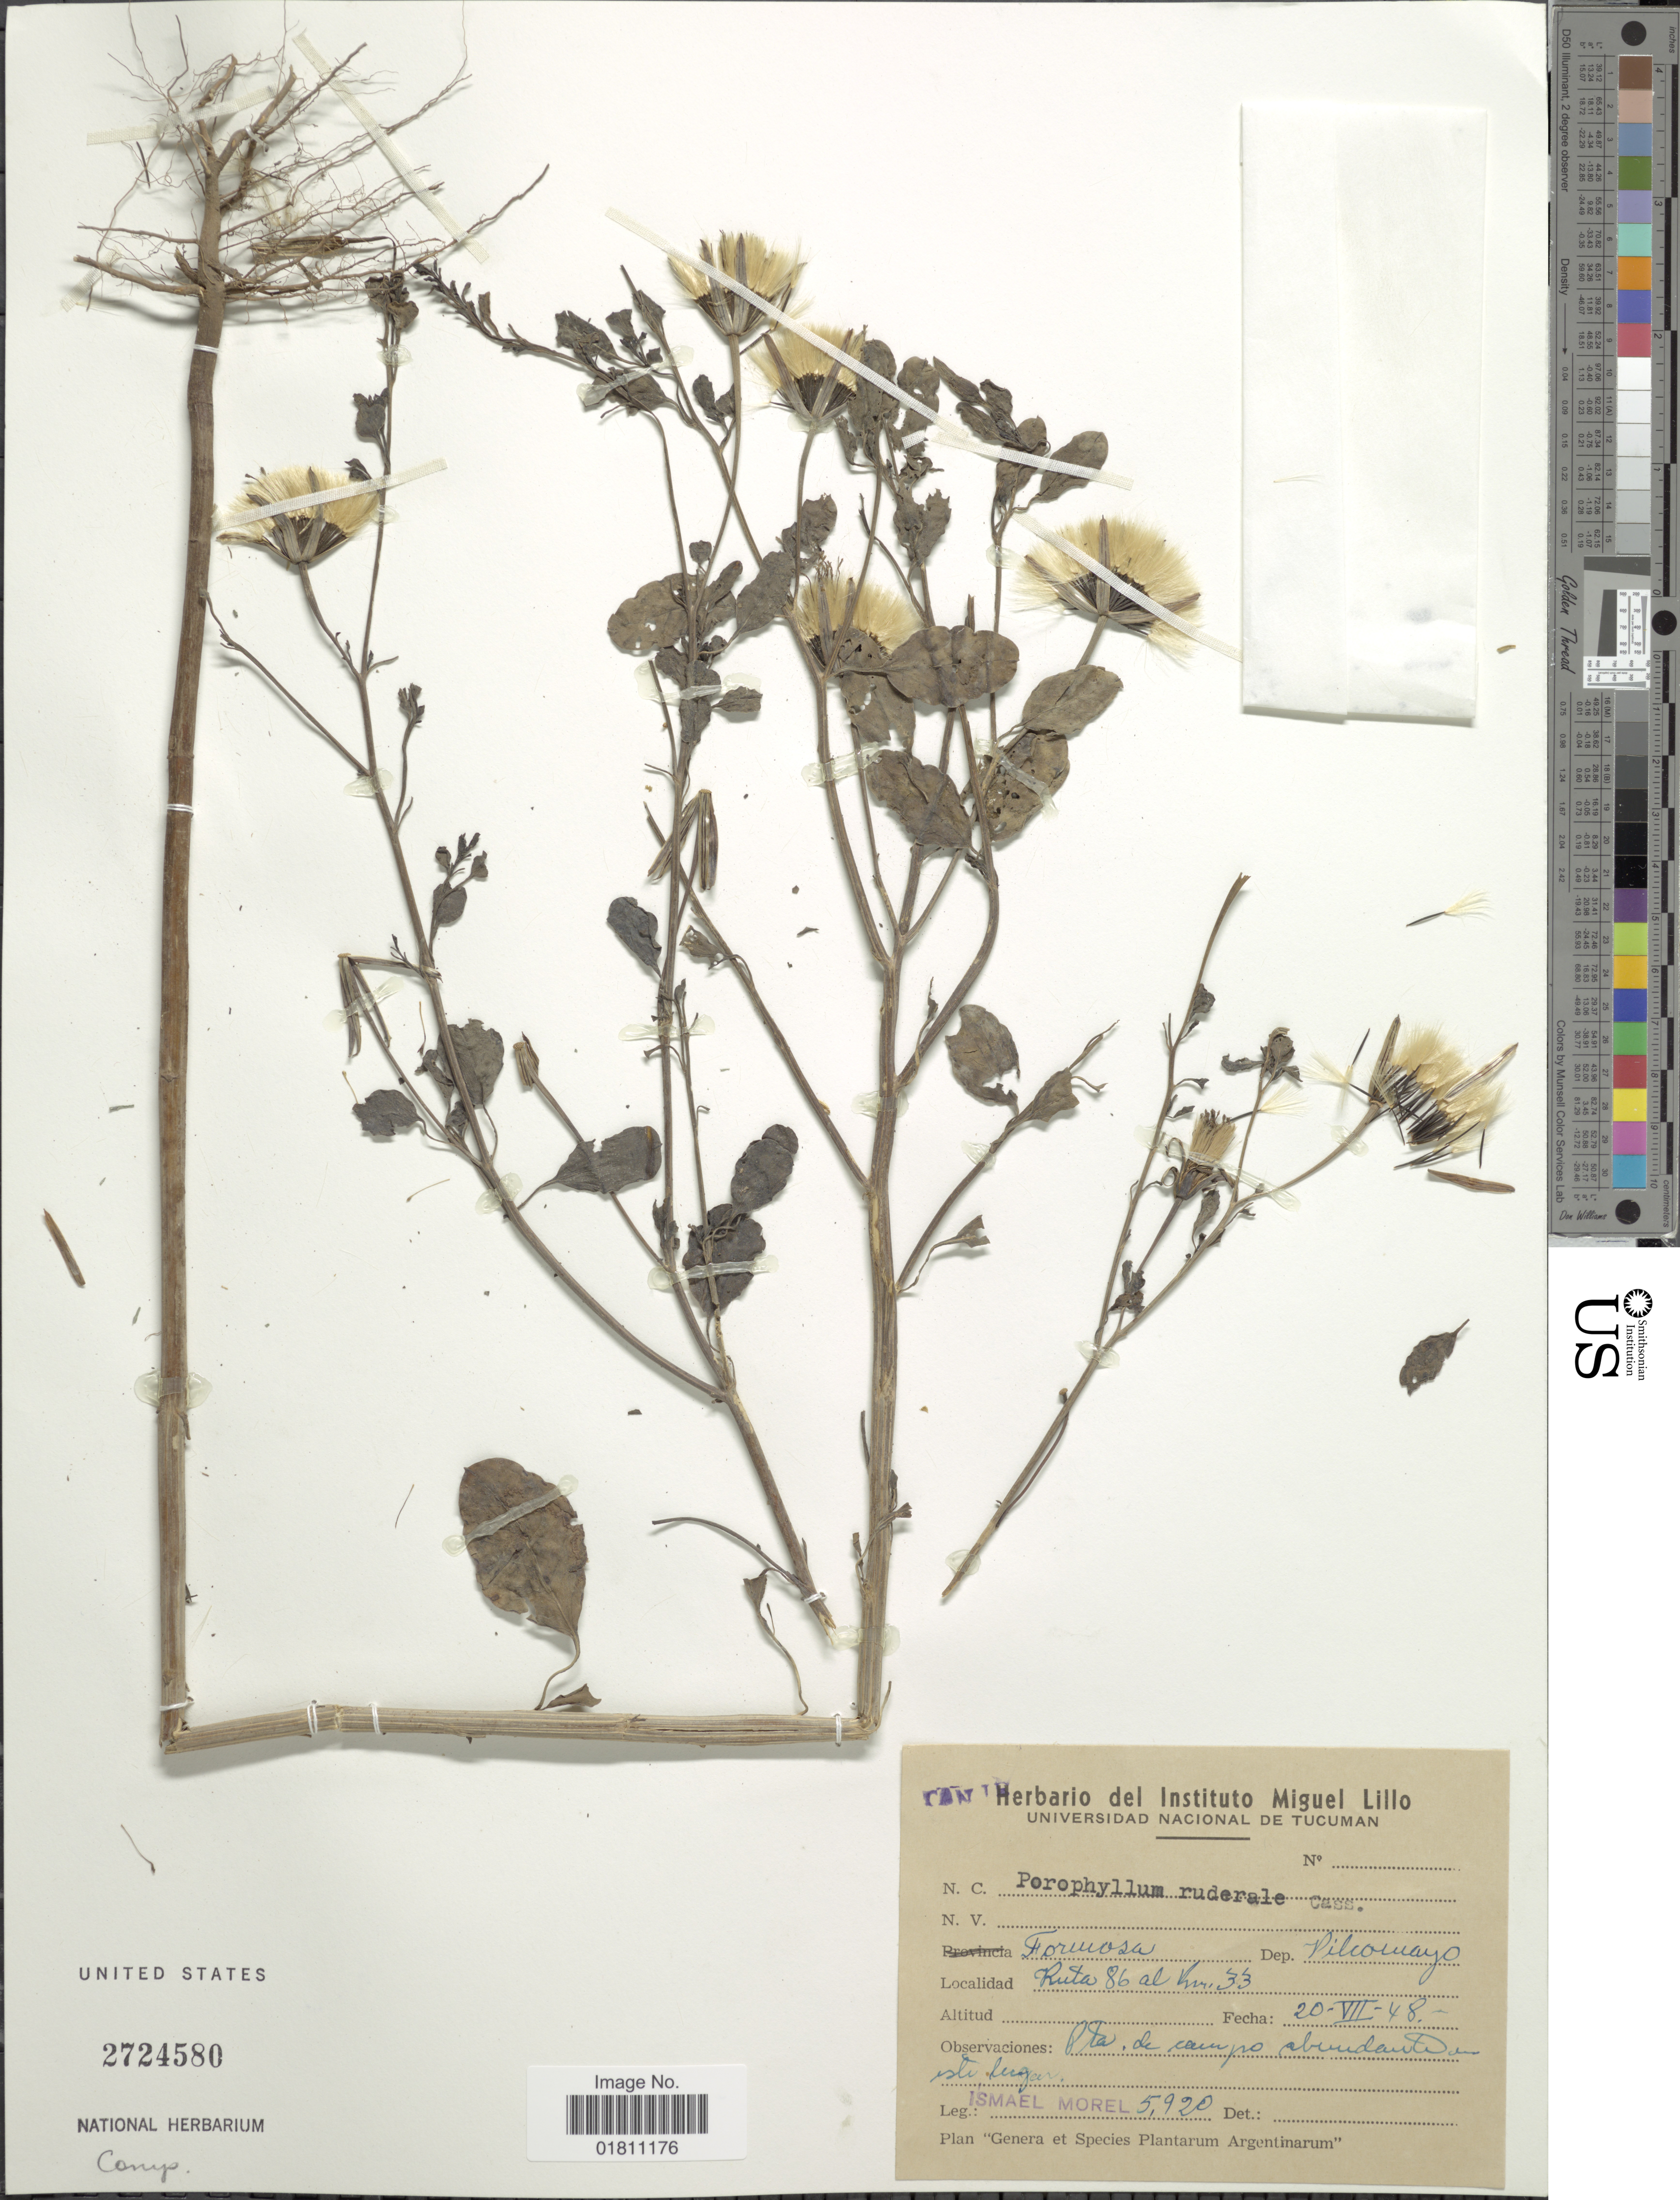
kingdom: Plantae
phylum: Tracheophyta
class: Magnoliopsida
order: Asterales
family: Asteraceae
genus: Porophyllum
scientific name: Porophyllum ruderale subsp. ruderale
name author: (Jacq.) Cass.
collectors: I. Morel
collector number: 5920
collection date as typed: Transcribed d/m/y: 20/7/48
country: Argentina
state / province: Formosa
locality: Dep. Pilcomayo. Ruta 86 al Km. 33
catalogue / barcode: US 2724580